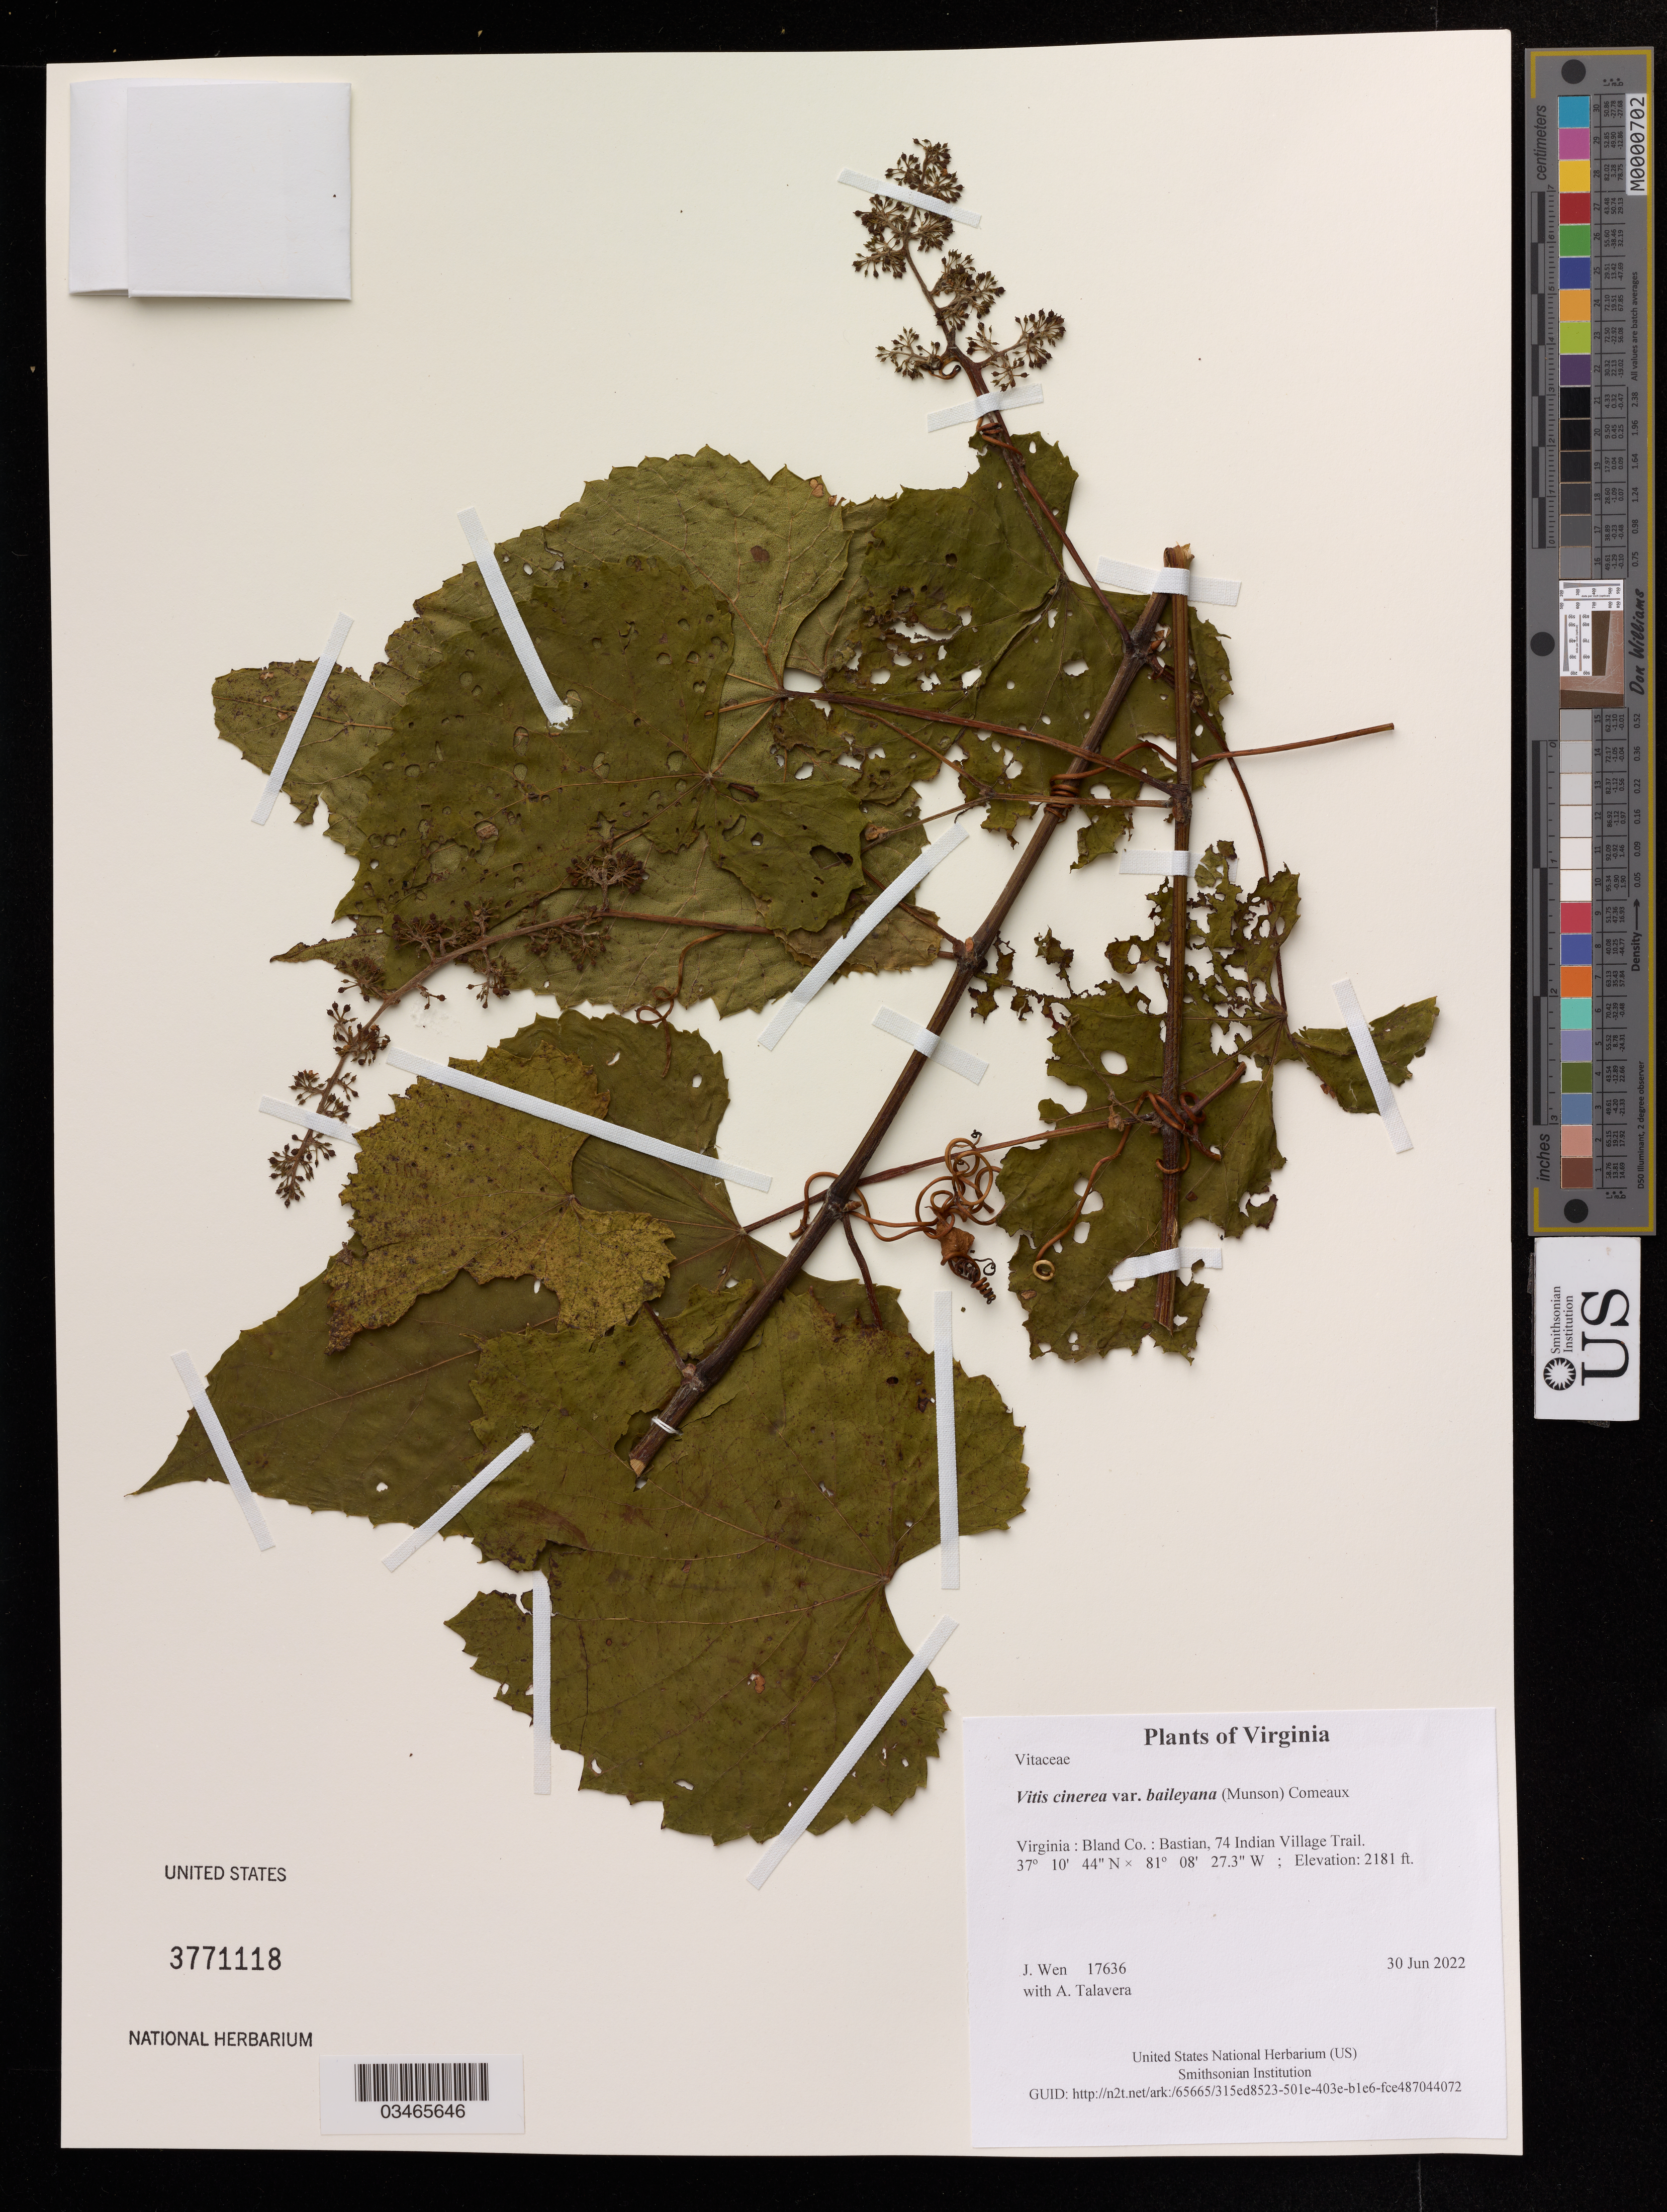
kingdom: Plantae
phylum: Tracheophyta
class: Magnoliopsida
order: Vitales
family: Vitaceae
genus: Vitis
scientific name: Vitis cinerea var. baileyana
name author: (Munson) Comeaux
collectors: J. Wen & A. Talavera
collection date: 2022-06-30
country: United States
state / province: Virginia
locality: Virginia: Bland Co.: Bastian, 74 Indian Village Trail.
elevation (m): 665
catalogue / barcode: US 3771118